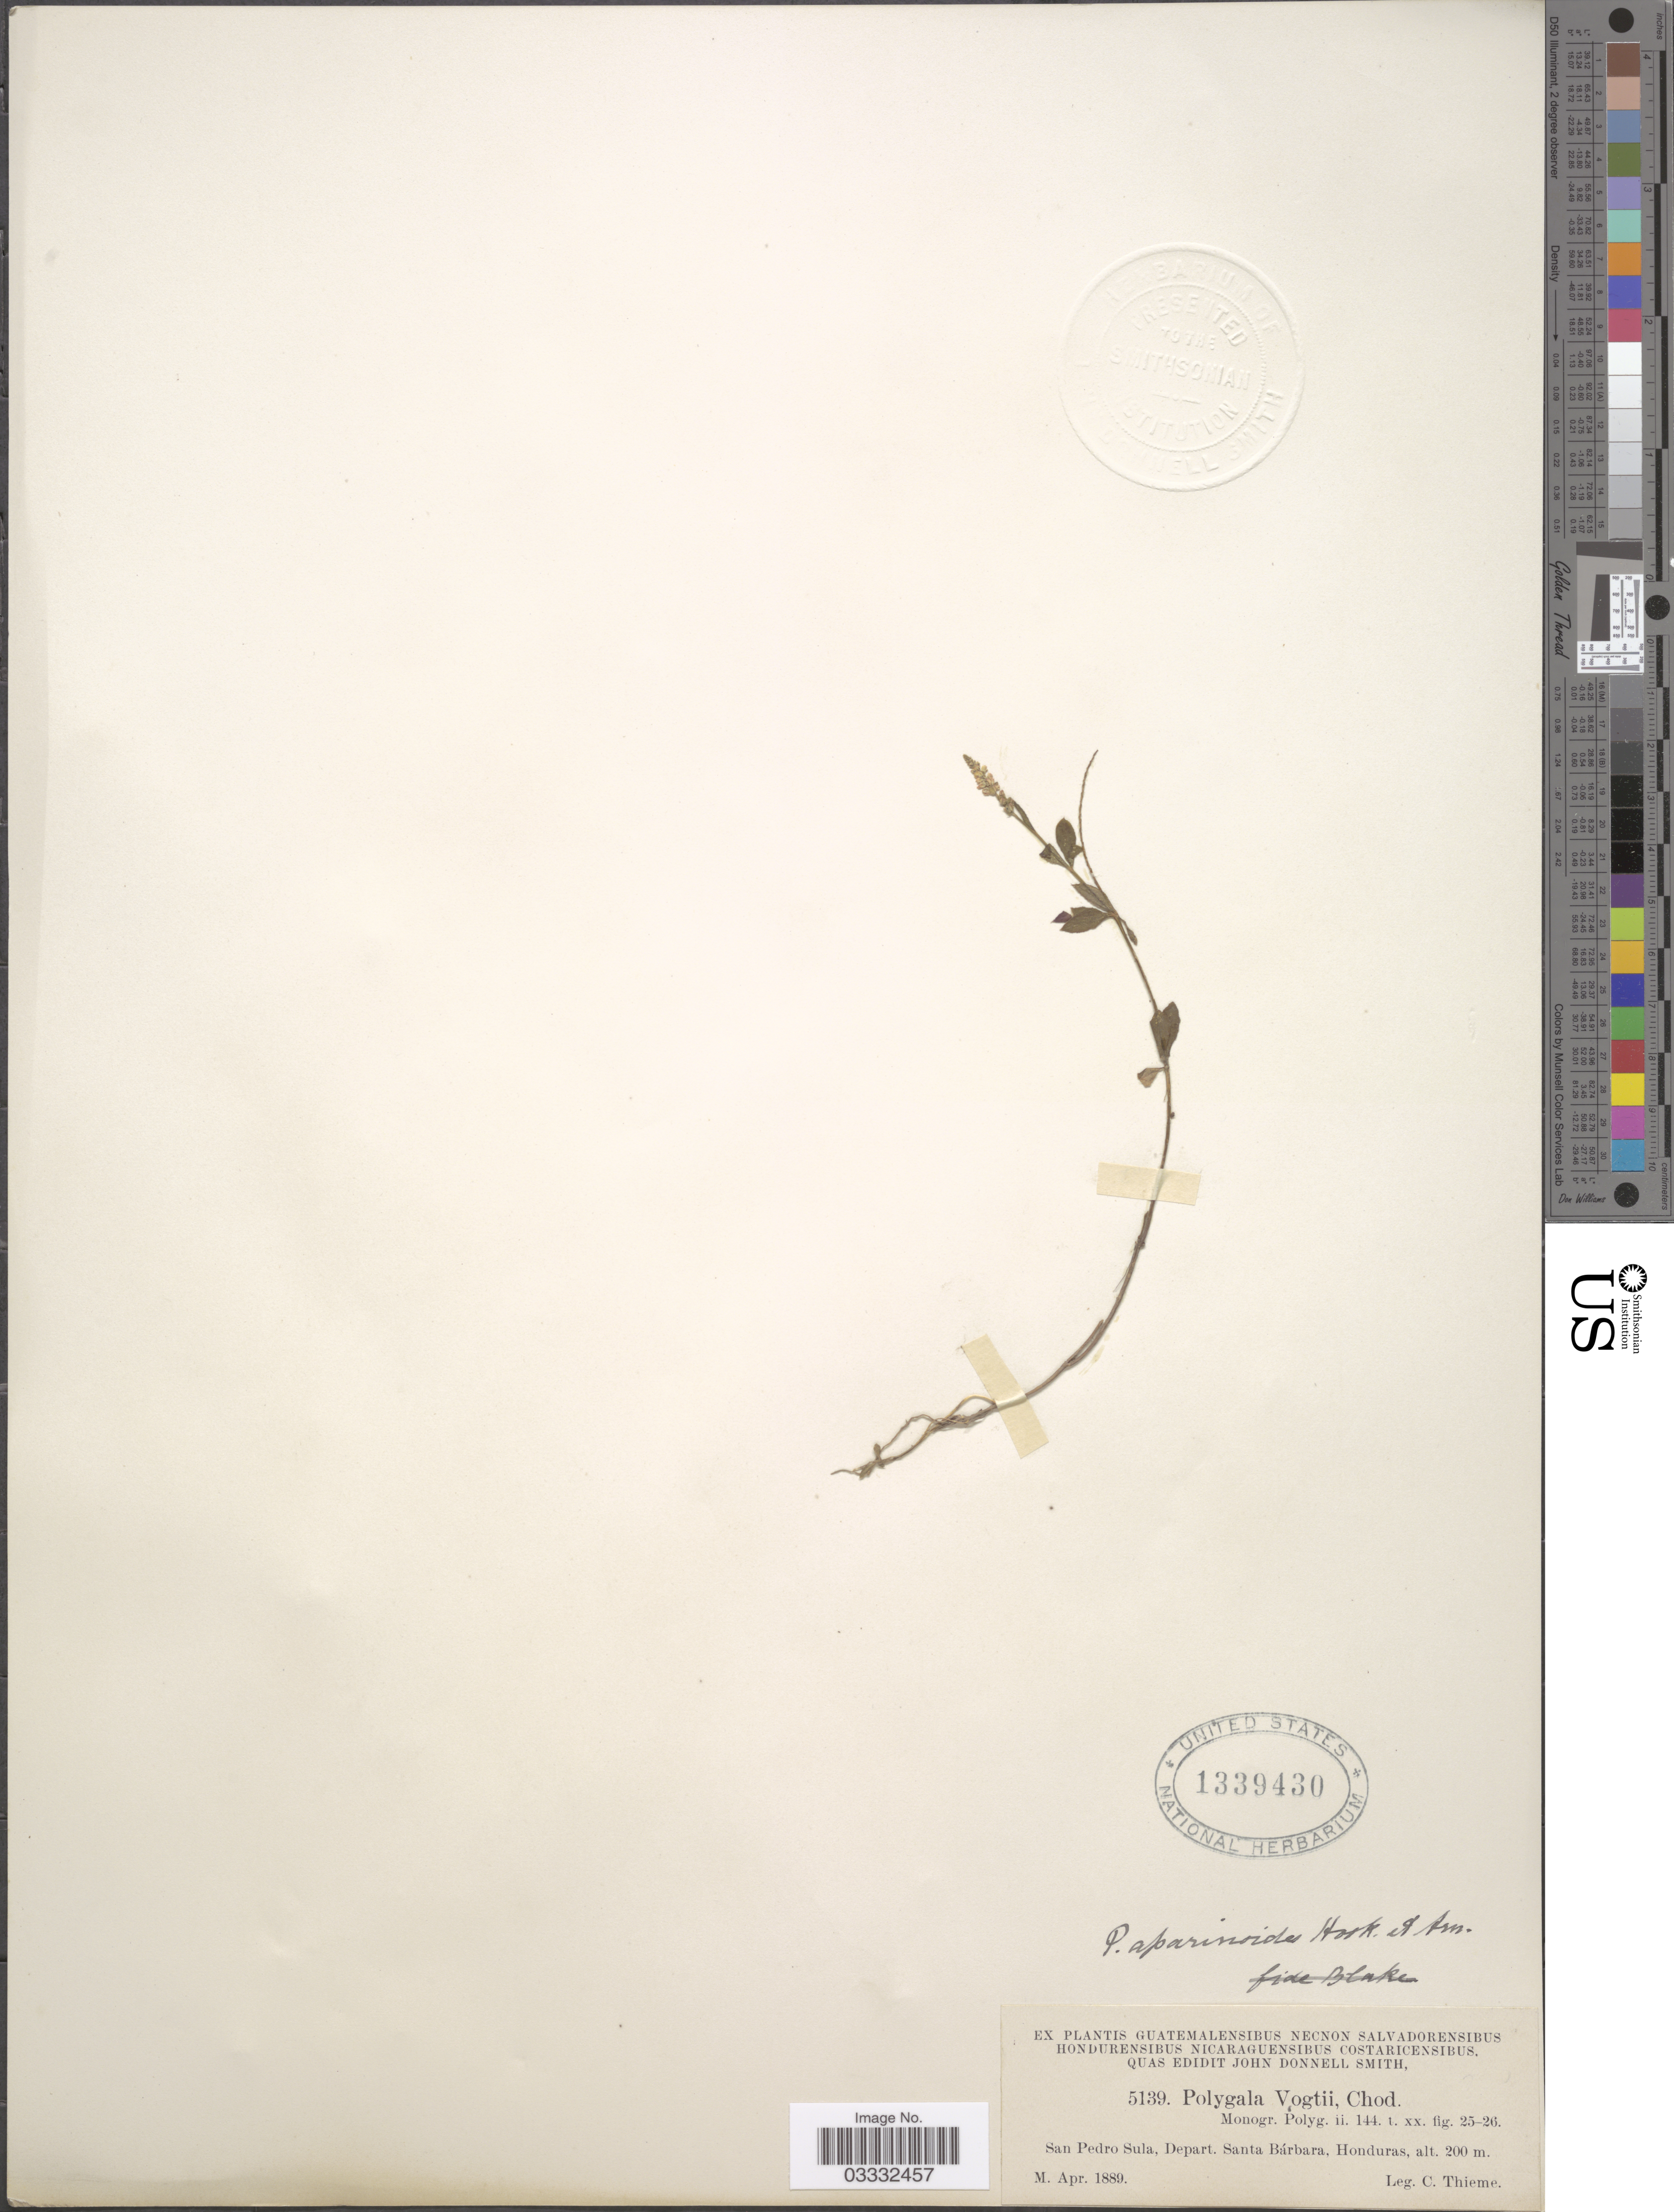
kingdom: Plantae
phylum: Tracheophyta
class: Magnoliopsida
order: Fabales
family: Polygalaceae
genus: Polygala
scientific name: Polygala aparinoides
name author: Hook. & Arn.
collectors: C. Thieme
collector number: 5139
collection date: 1889-04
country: Honduras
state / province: Santa Bárbara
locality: San Pedro Sula, Depart. Santa Bárbara.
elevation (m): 200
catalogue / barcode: US 1339430